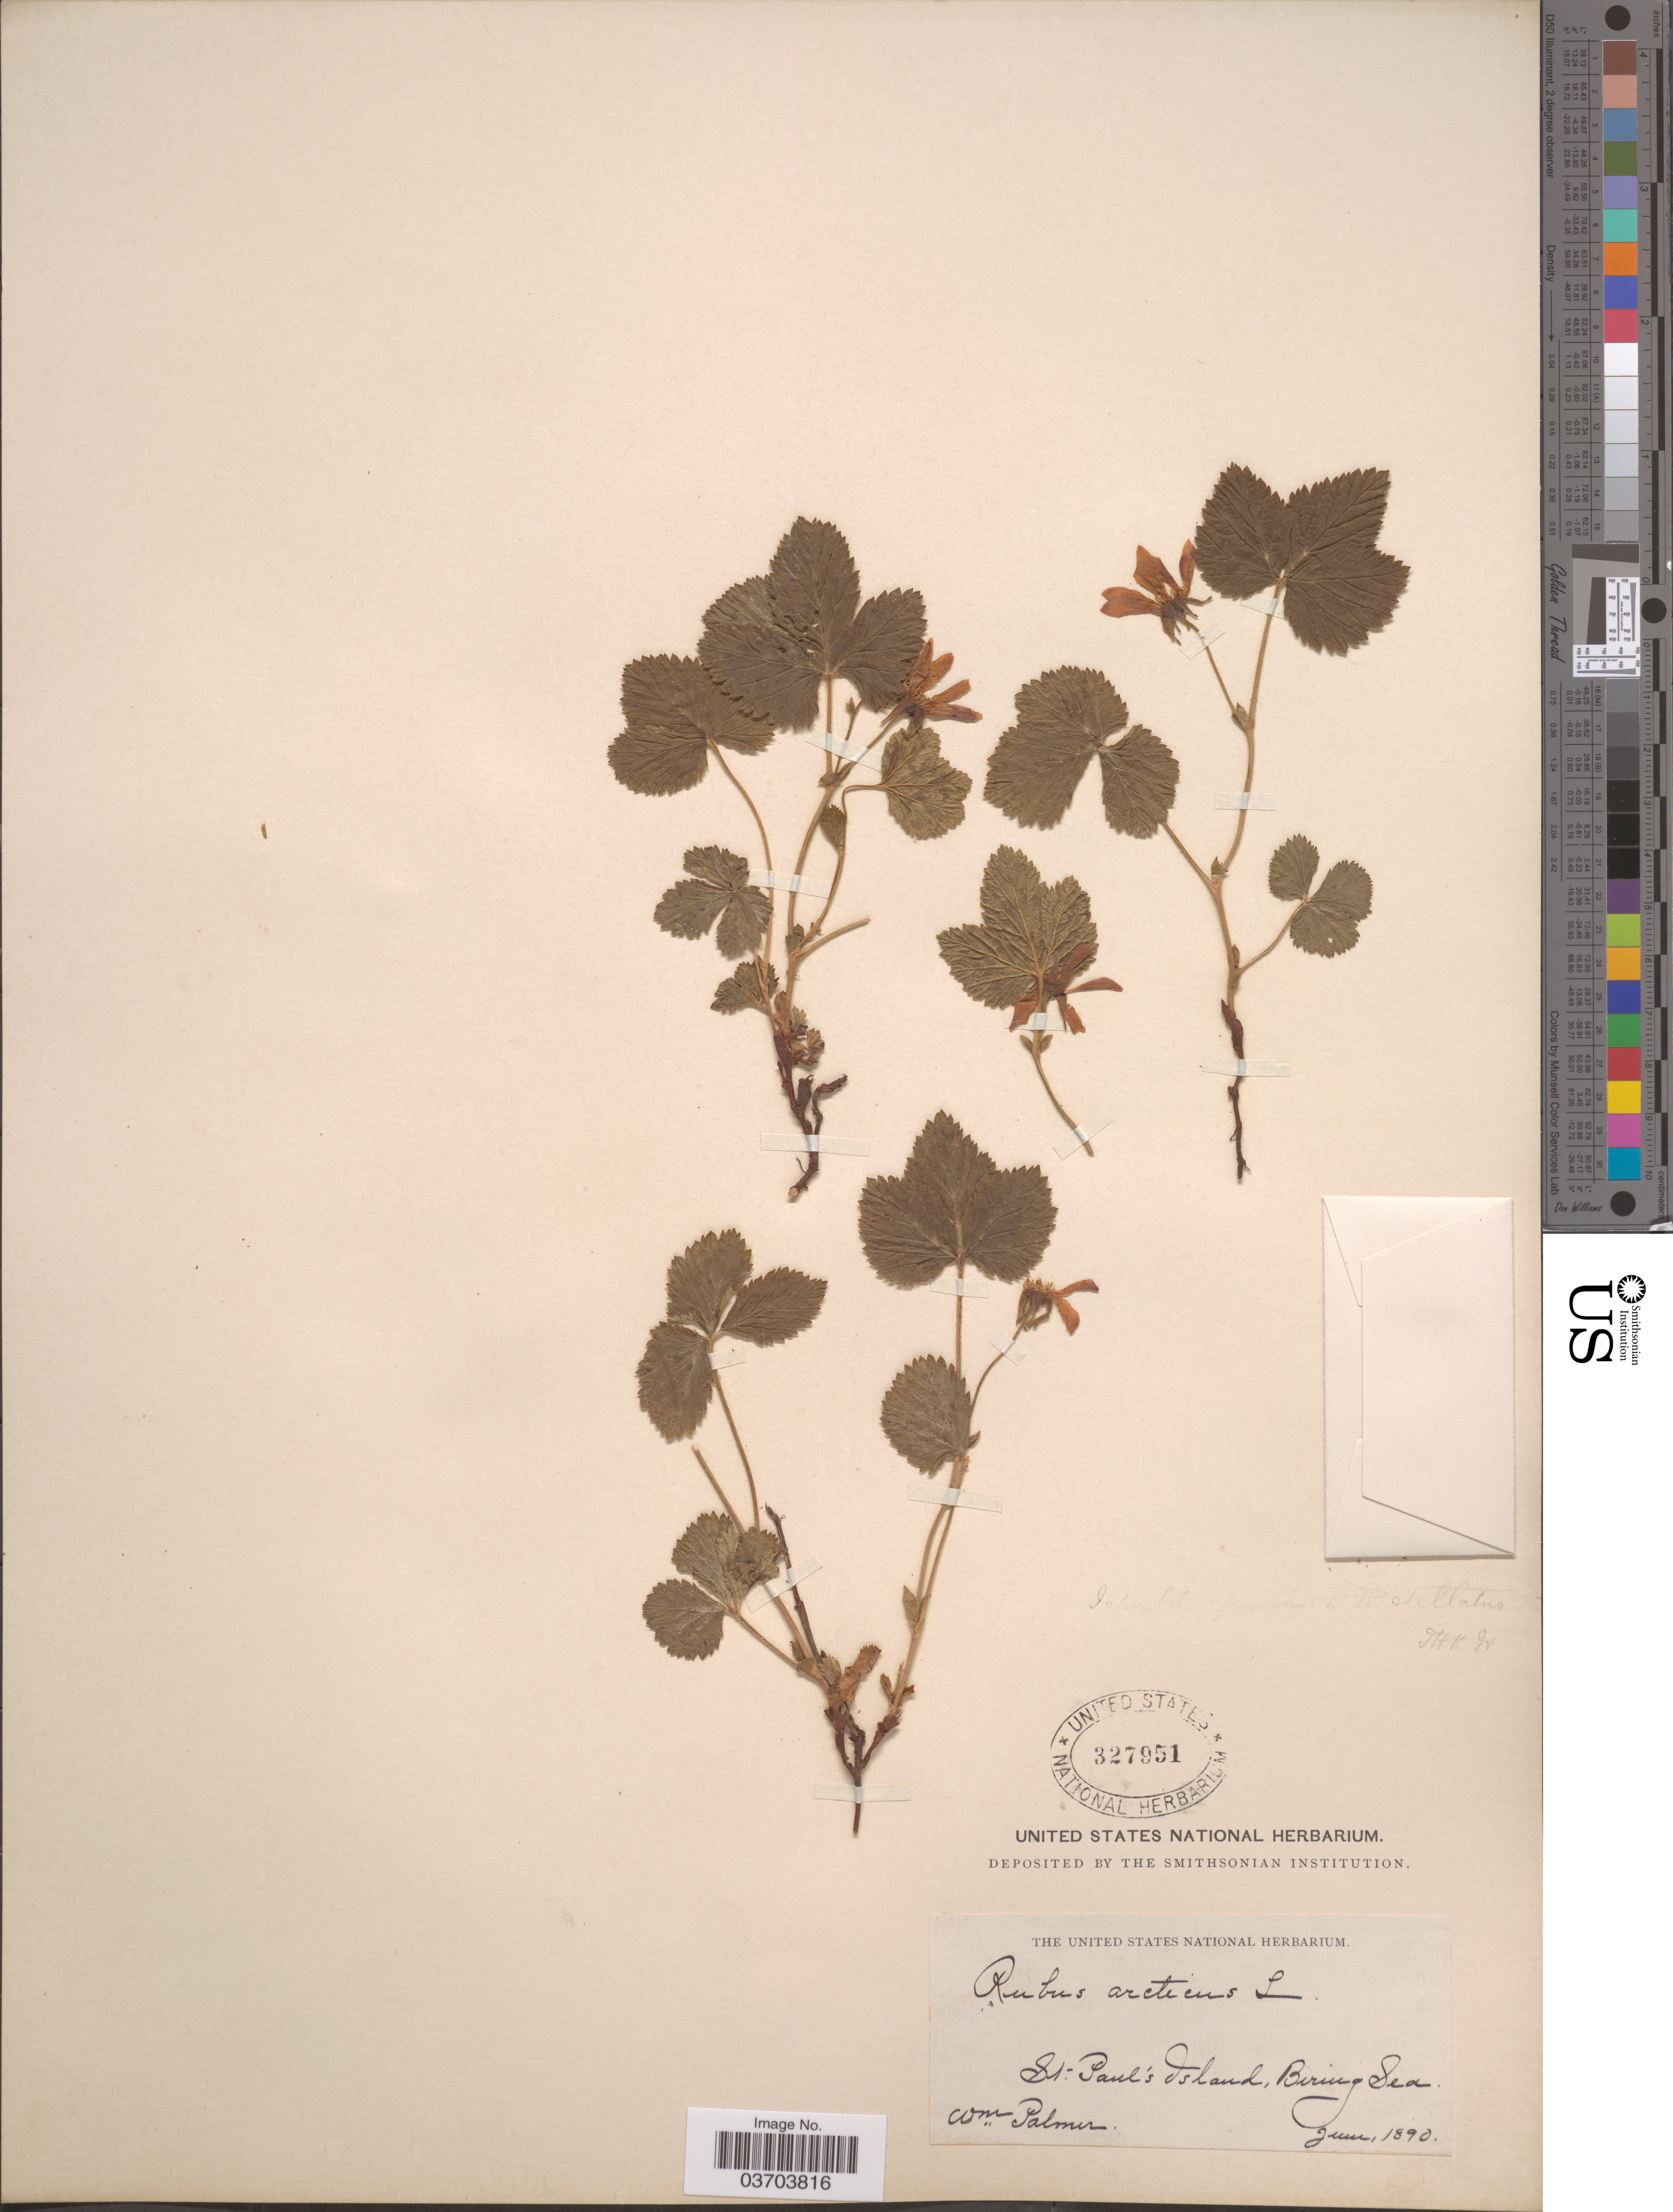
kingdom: Plantae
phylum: Tracheophyta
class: Magnoliopsida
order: Rosales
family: Rosaceae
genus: Rubus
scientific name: Rubus acaulis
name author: Michx.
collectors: W. Palmer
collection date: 1890-06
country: United States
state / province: Alaska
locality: St. Paul's Island, Bering Sea.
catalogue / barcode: US 327951